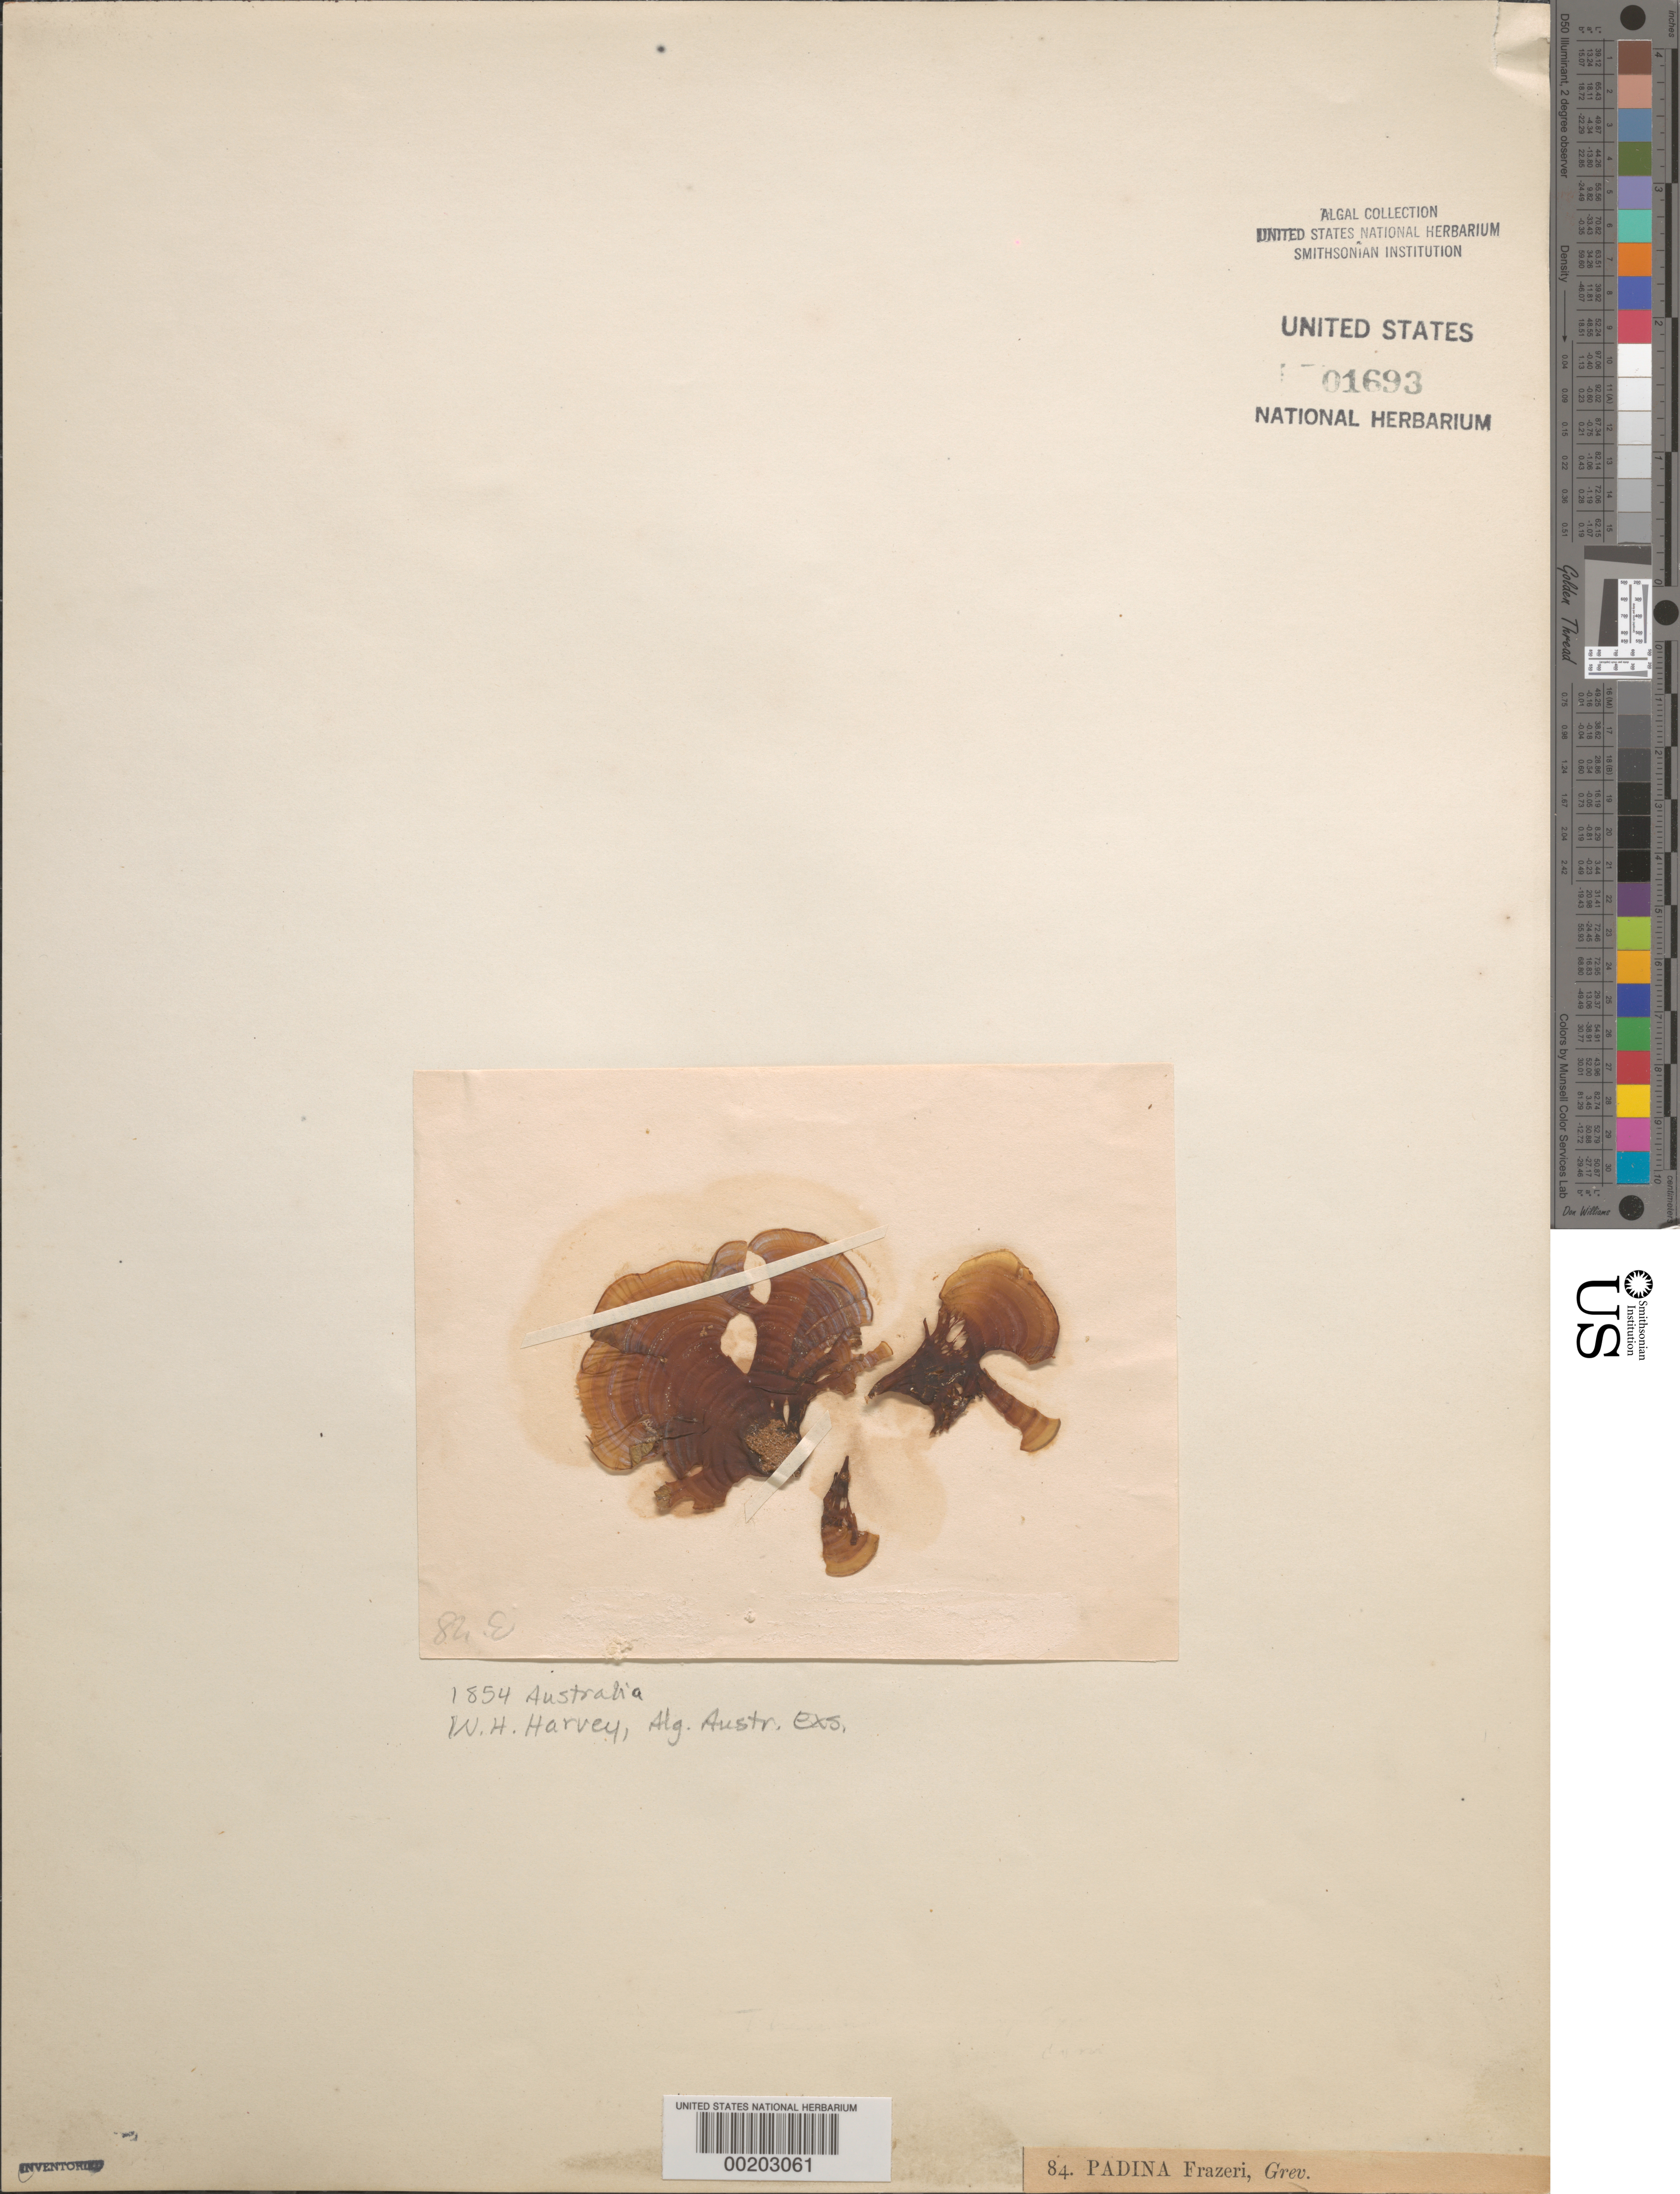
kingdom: Chromista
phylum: Ochrophyta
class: Phaeophyceae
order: Dictyotales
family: Dictyotaceae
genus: Padina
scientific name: Padina fraseri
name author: (Grev.) Grev.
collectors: W. Harvey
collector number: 84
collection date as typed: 1854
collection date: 1854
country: Australia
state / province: Western Australia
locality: Princess Royal Harbor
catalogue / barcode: US 1693